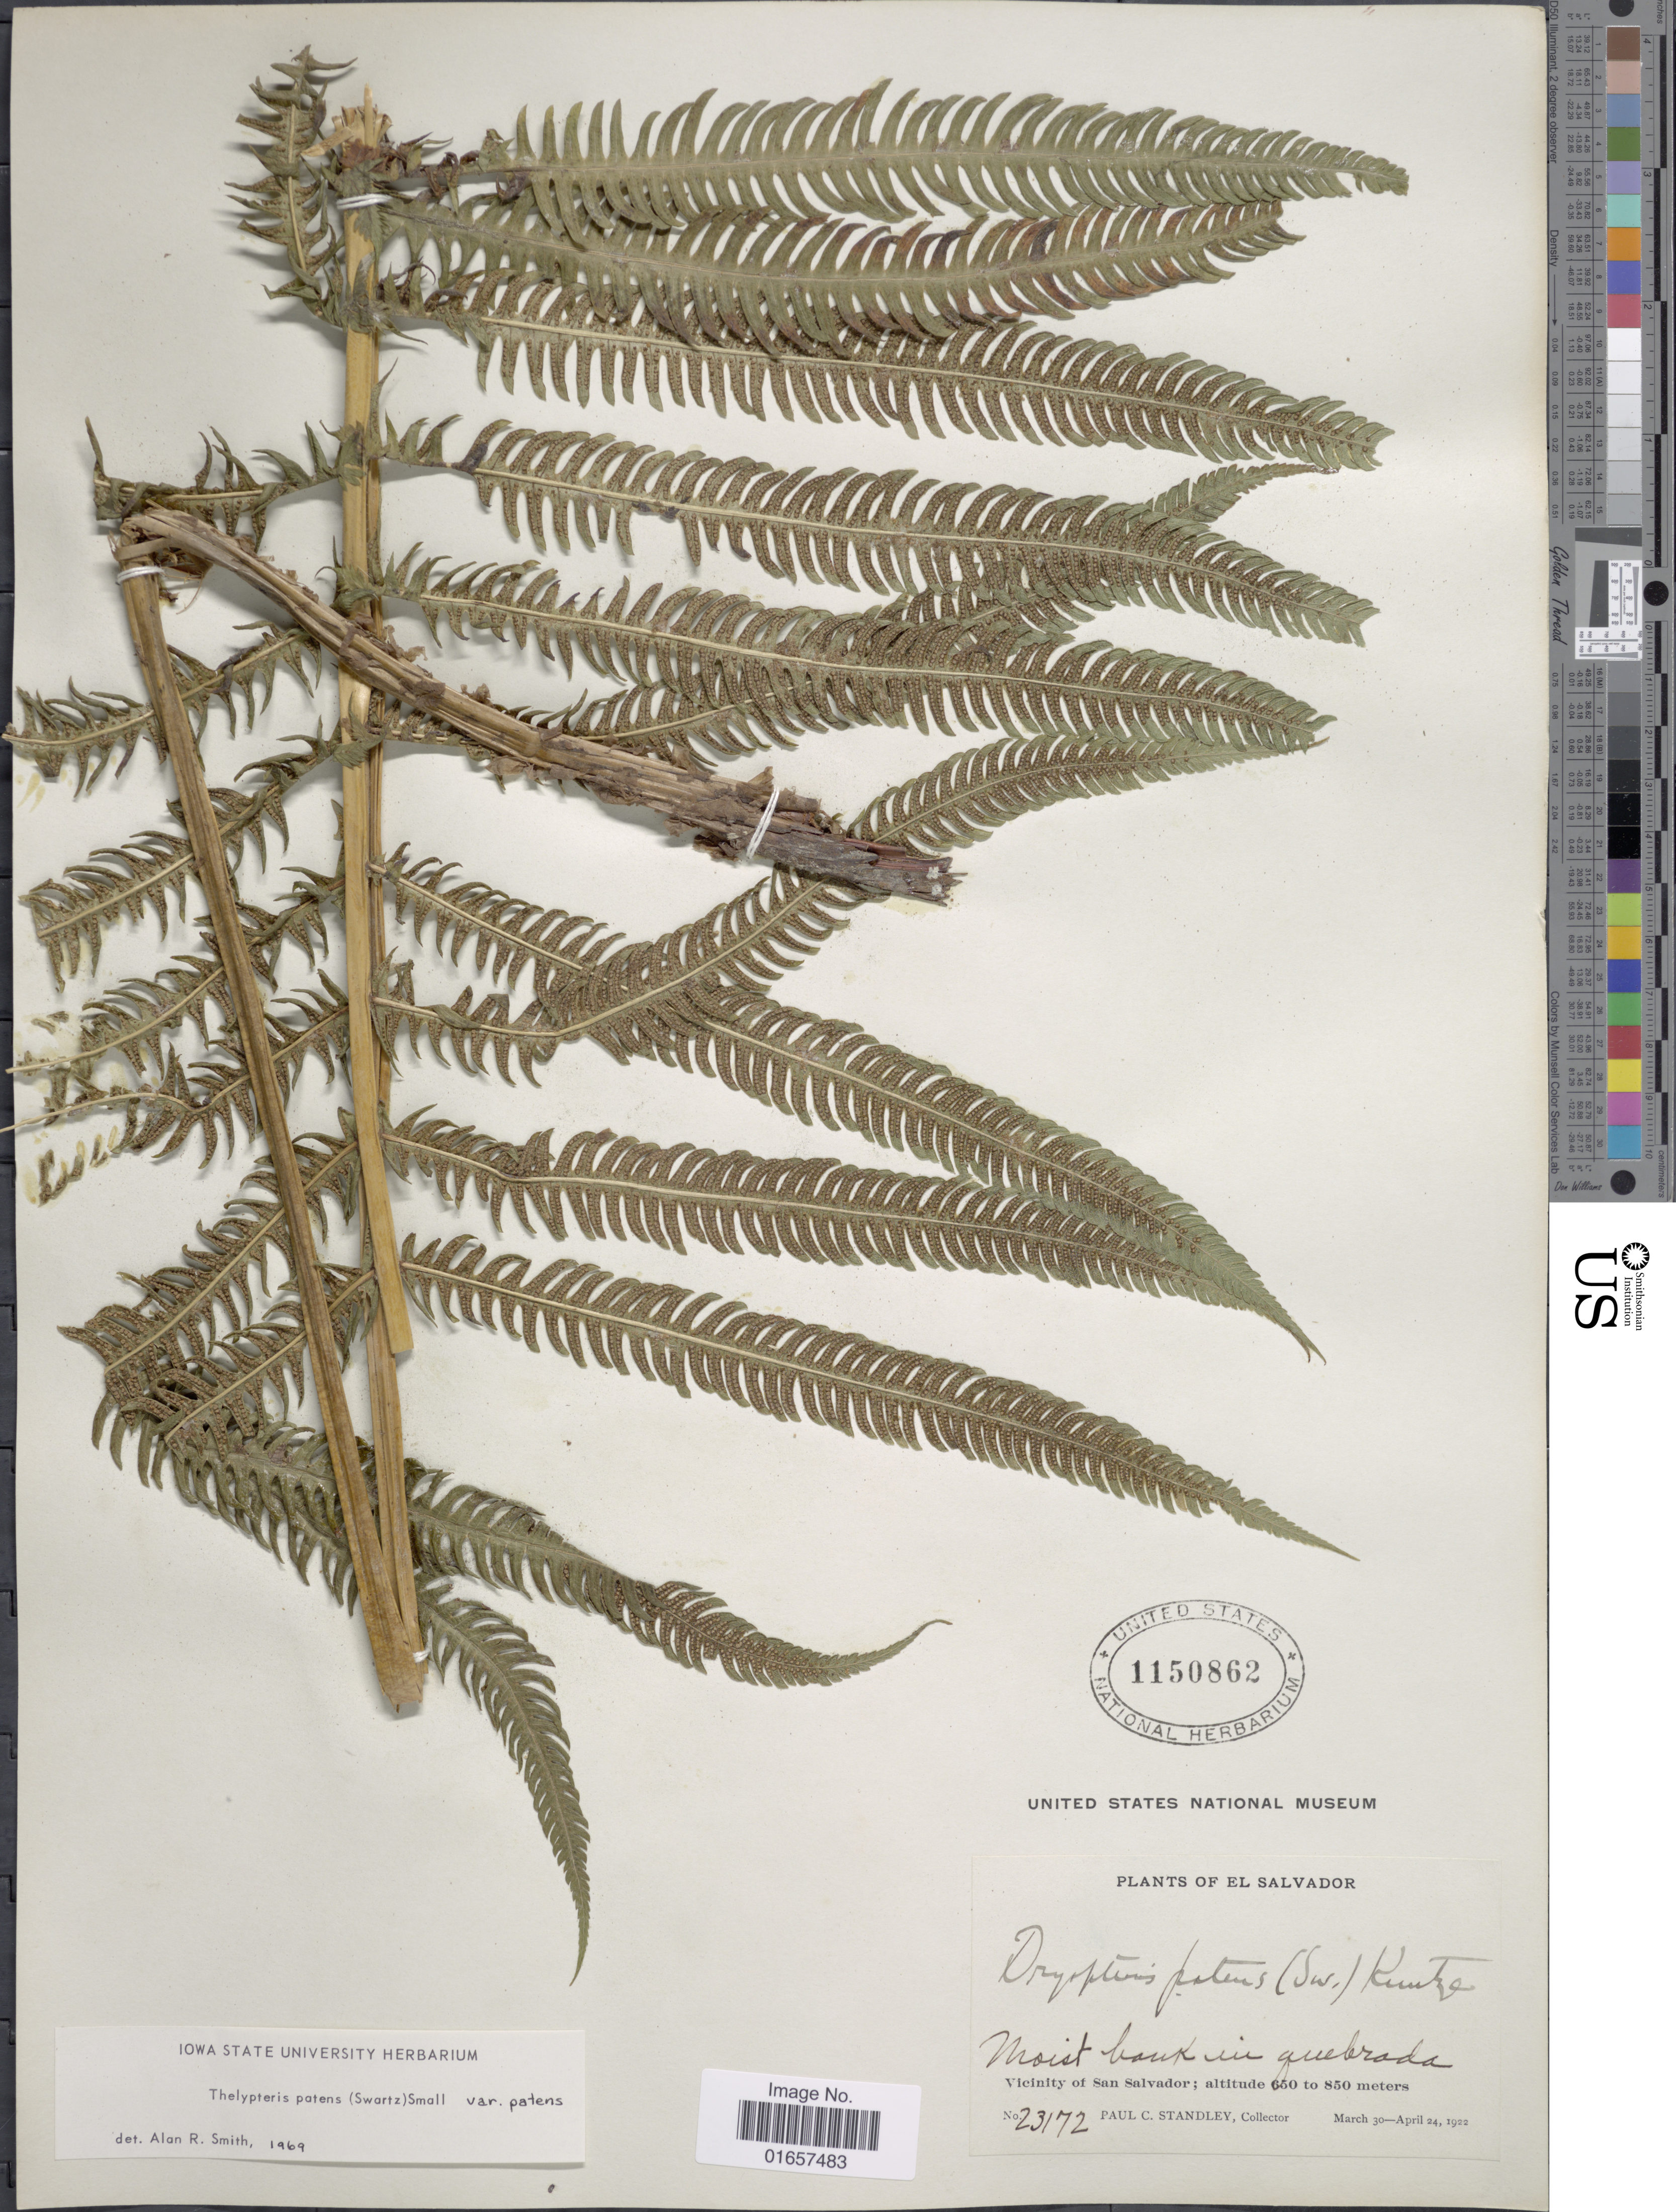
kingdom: Plantae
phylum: Tracheophyta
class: Polypodiopsida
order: Polypodiales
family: Thelypteridaceae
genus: Christella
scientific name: Christella patens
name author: (Sw.) Holttum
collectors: P. C. Standley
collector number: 23172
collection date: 1922-03-30/1922-04-24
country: El Salvador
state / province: San Salvador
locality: El Salvador, Vicinity of San Salvador.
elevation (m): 650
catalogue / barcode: US 1150862